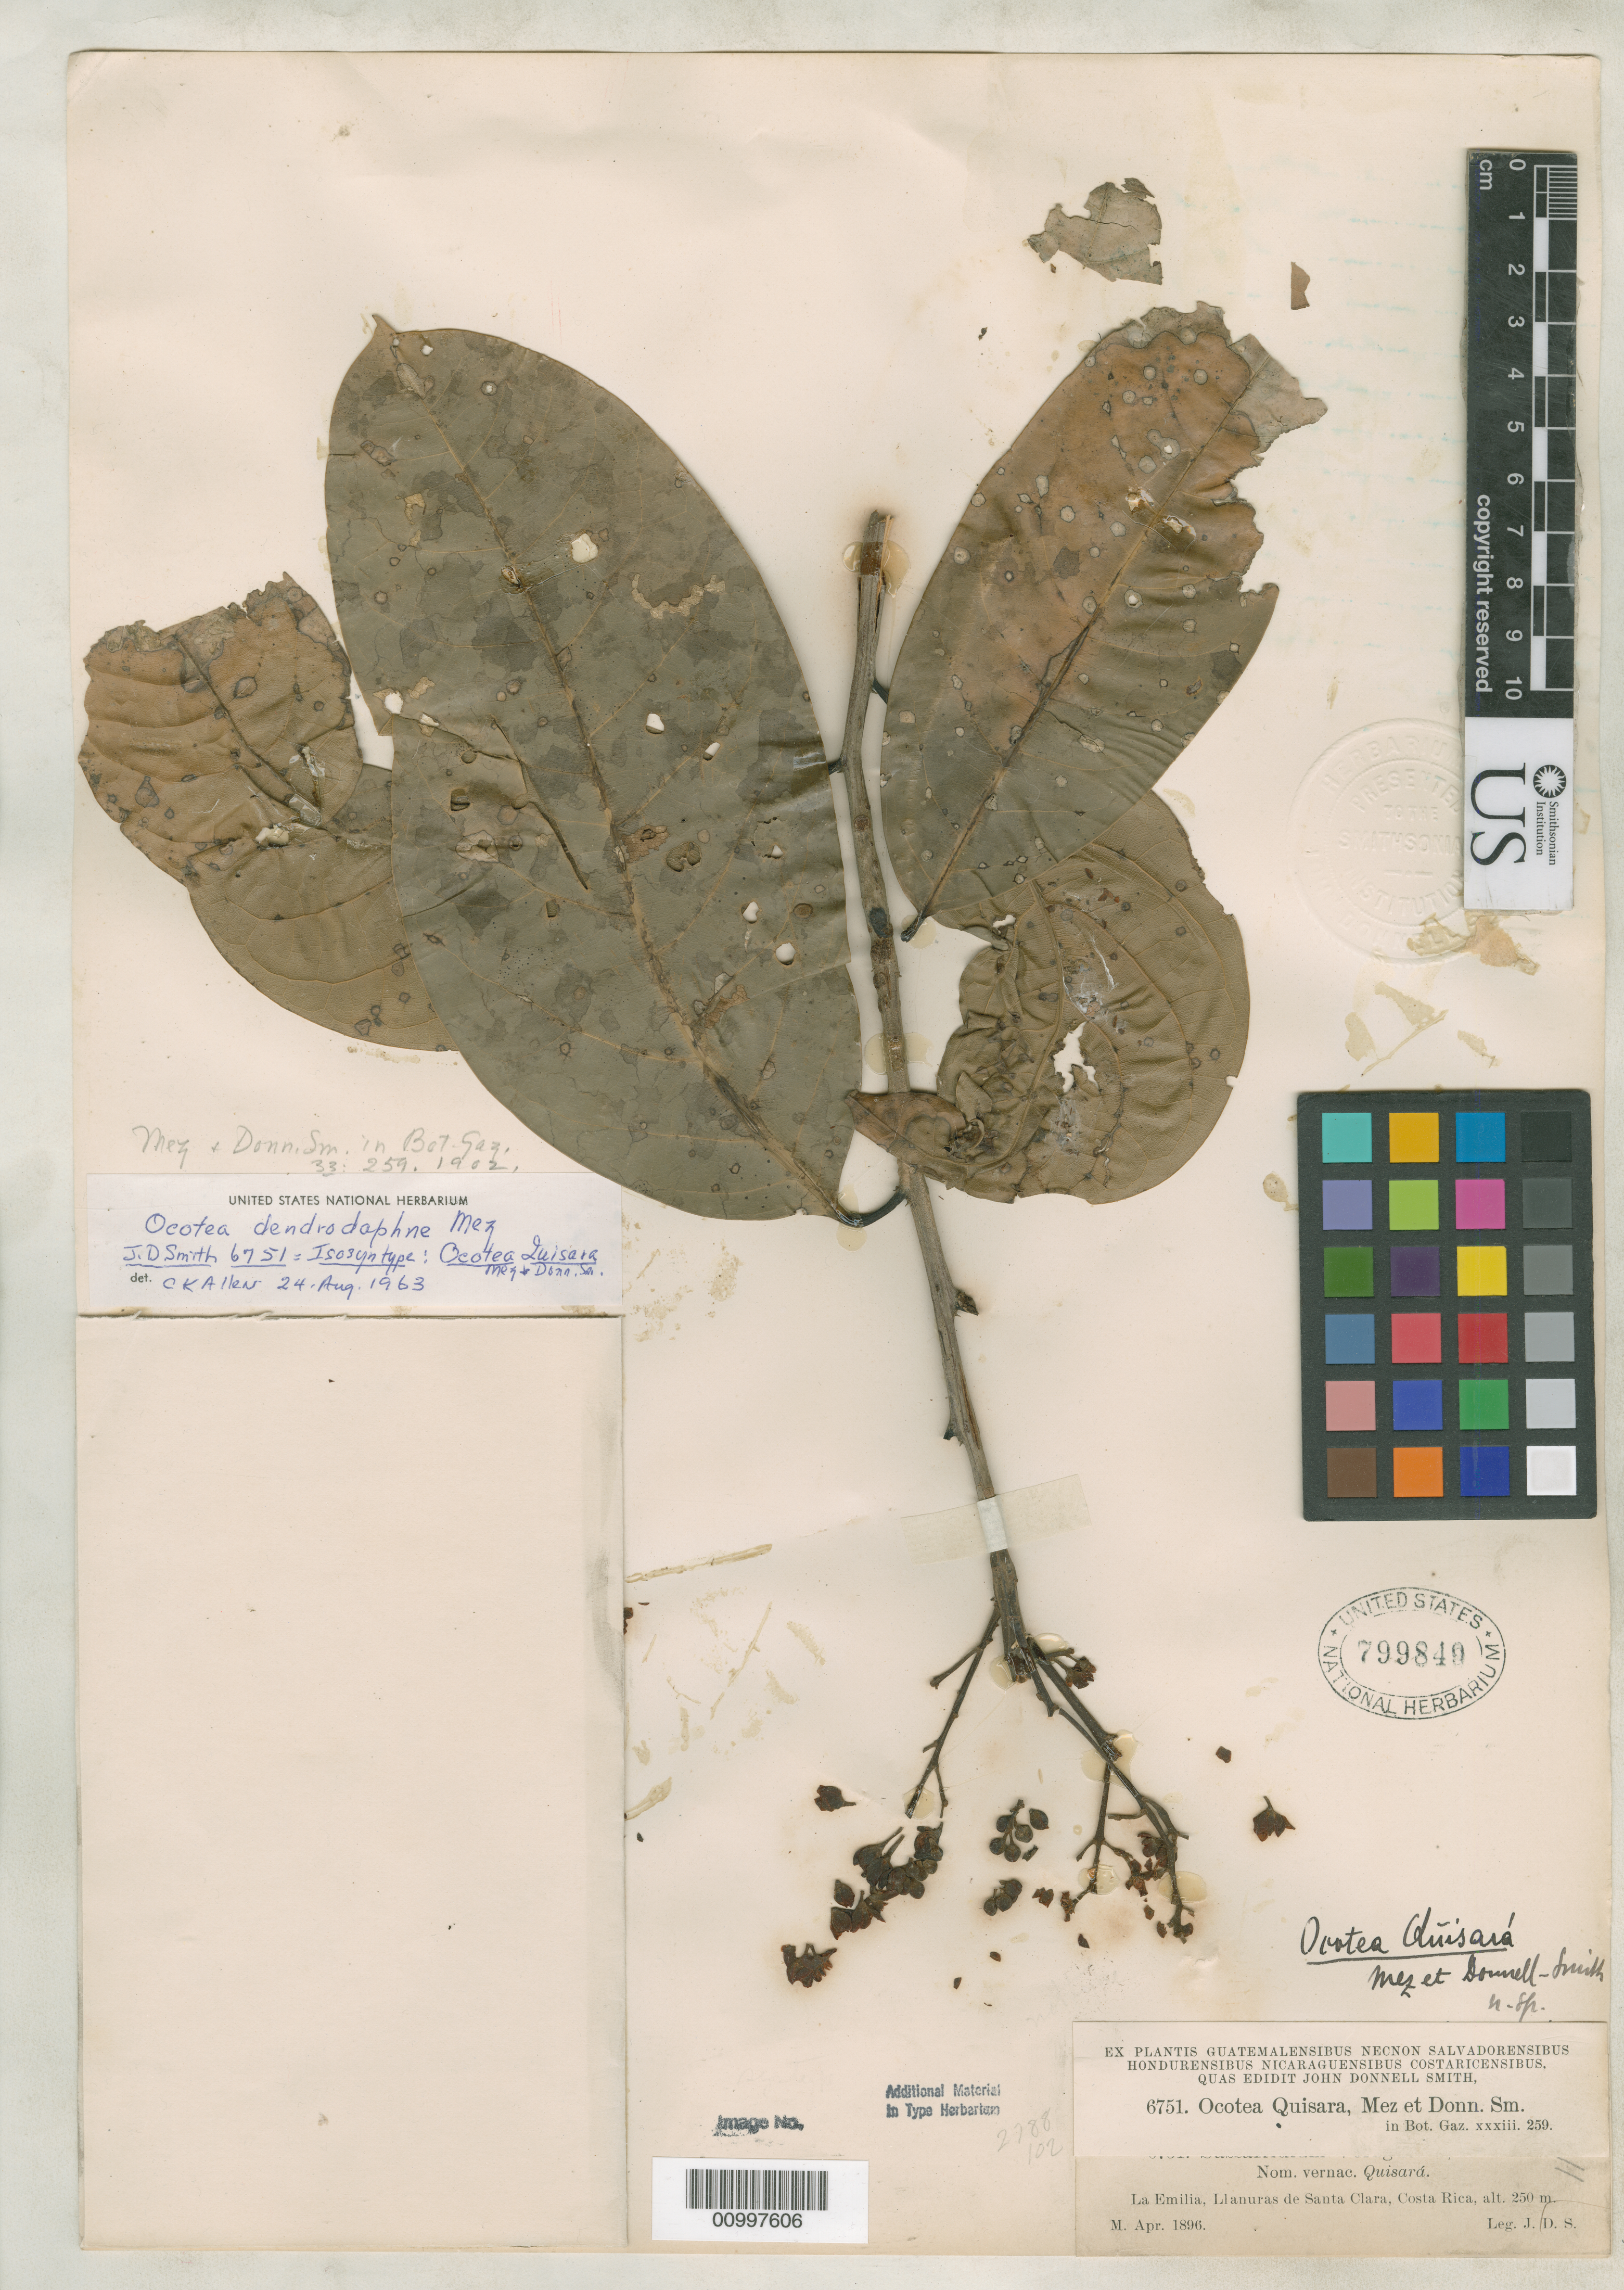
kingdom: Plantae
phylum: Tracheophyta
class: Magnoliopsida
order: Laurales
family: Lauraceae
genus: Ocotea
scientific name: Ocotea quisara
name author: Mez & Donn. Sm.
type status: Isosyntype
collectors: J. Donnell Smith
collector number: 6751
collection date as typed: Apr 1896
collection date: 1896-04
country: Costa Rica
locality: La Emilia, Llanuras de Santa Clara.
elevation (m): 250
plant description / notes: Specimen ex John Donnell Smith herbarium.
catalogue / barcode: US 799840